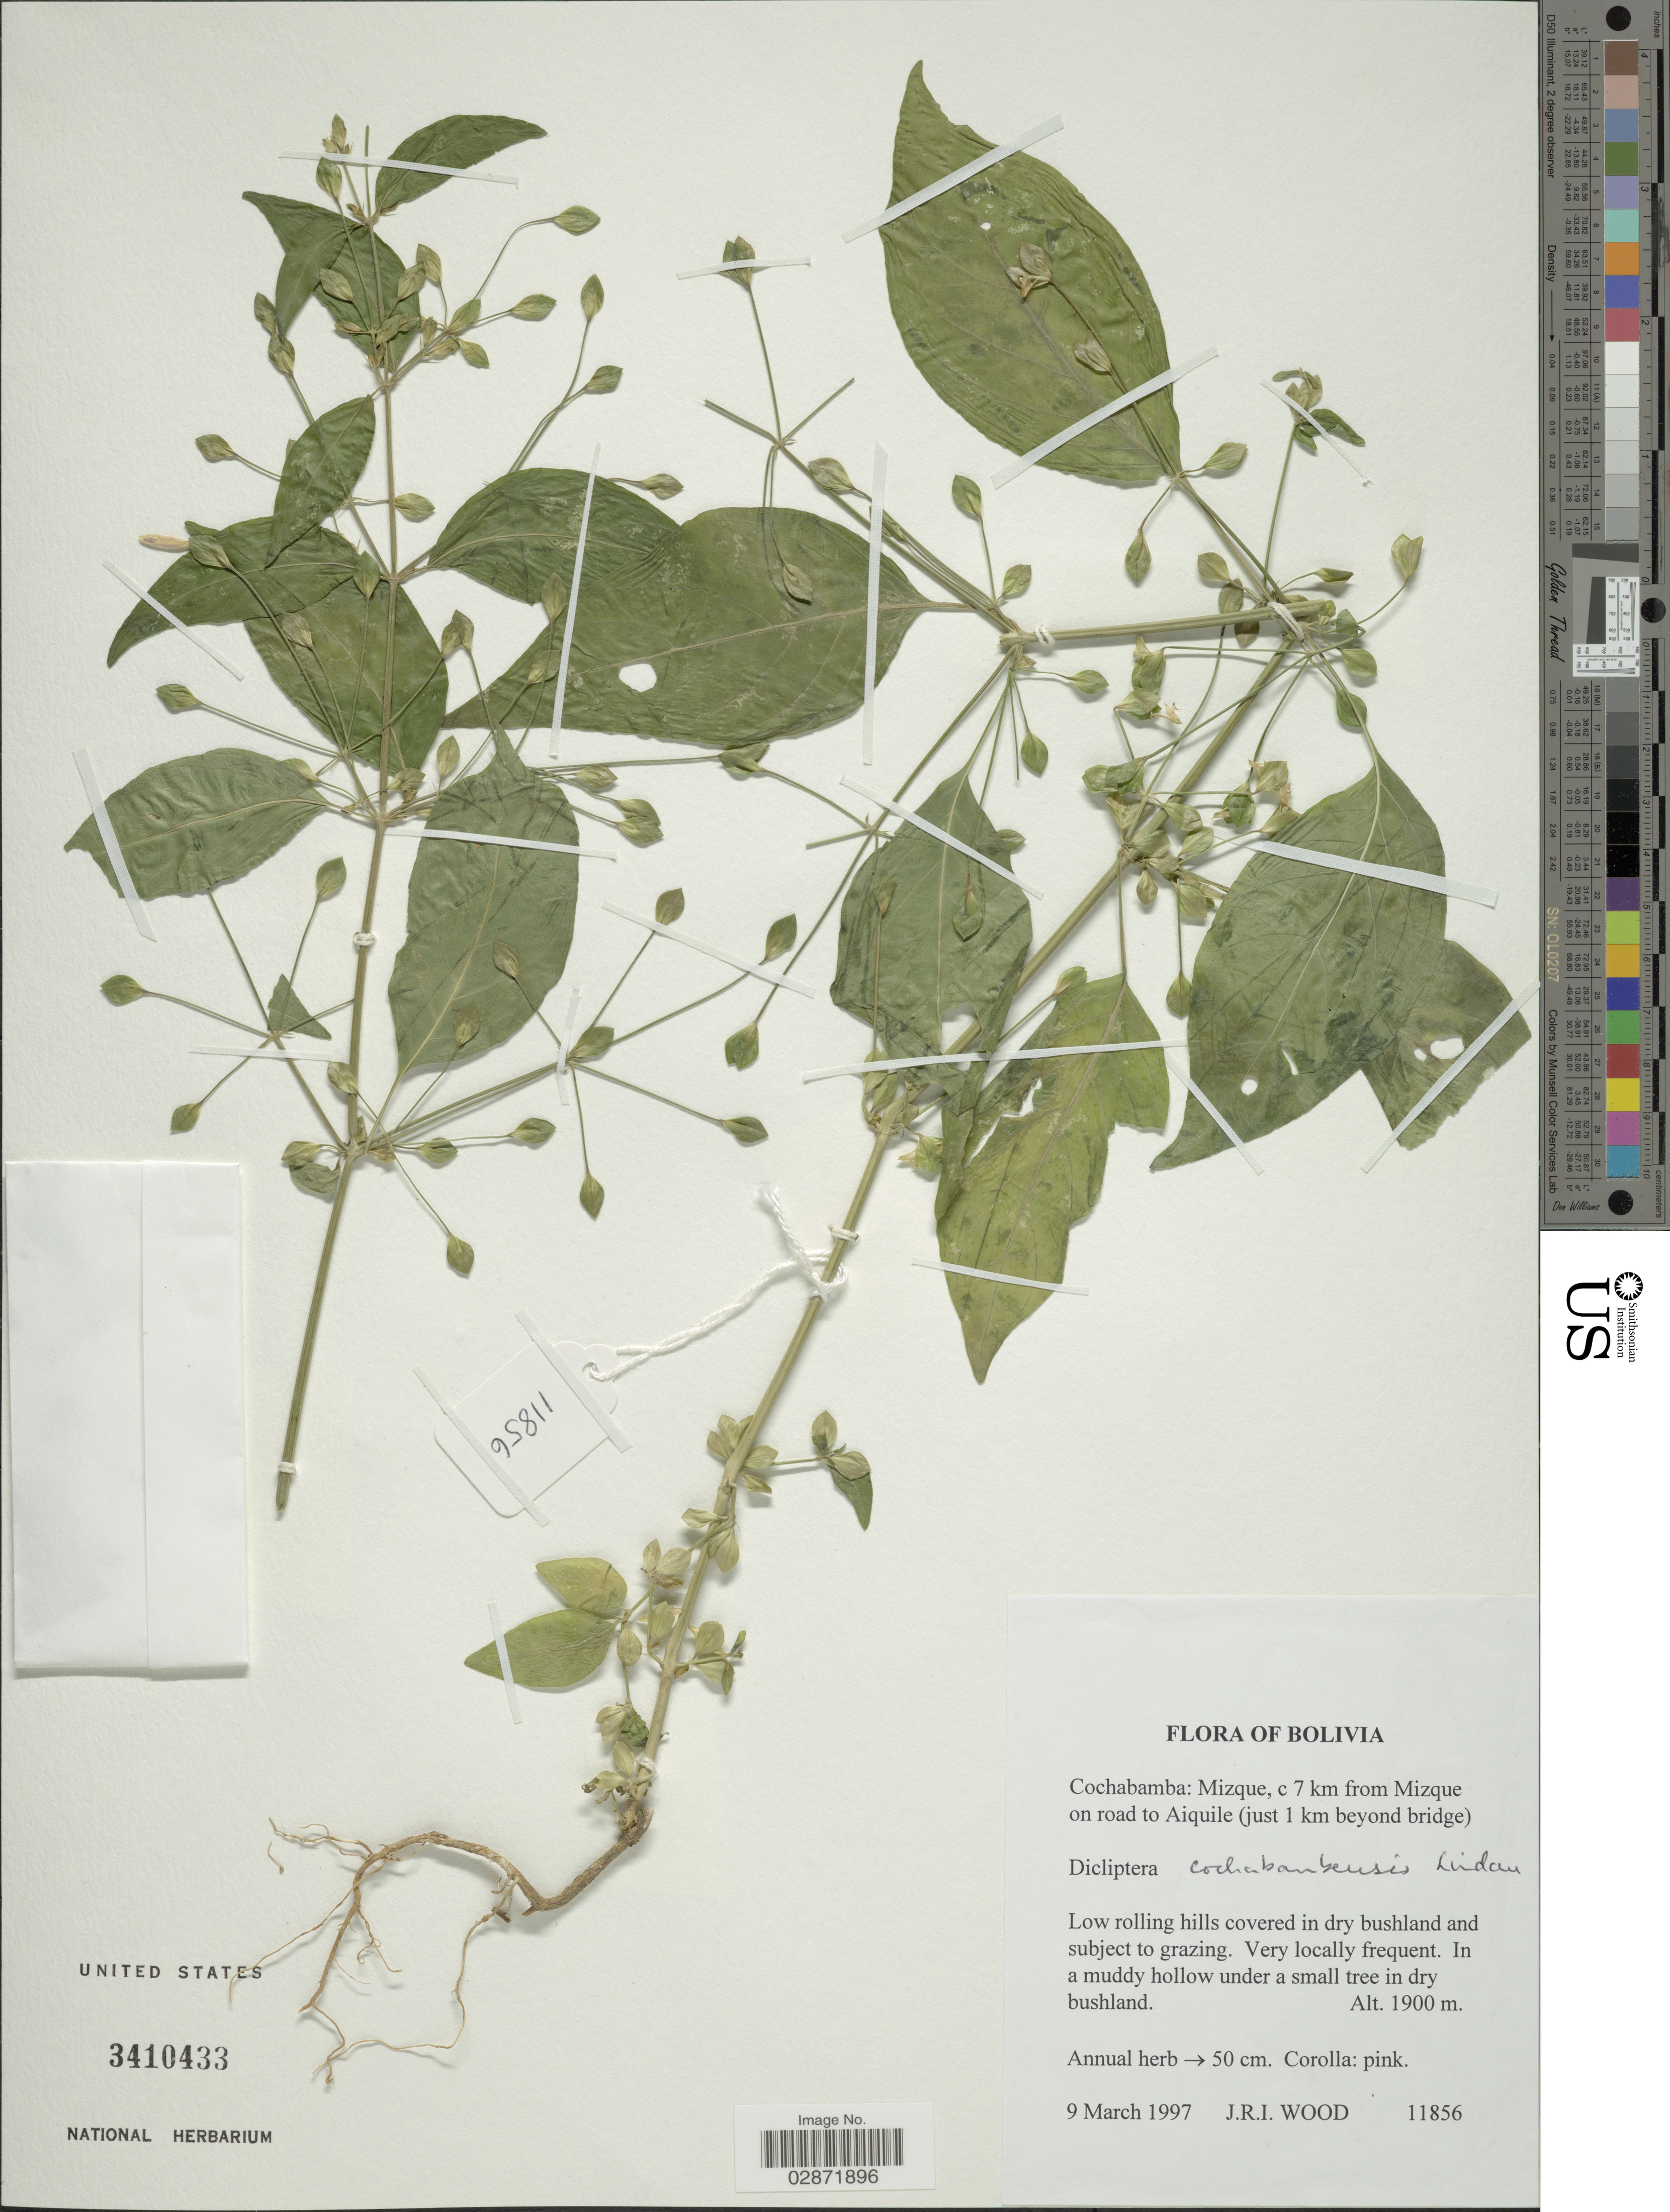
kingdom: Plantae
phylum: Tracheophyta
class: Magnoliopsida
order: Lamiales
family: Acanthaceae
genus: Dicliptera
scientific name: Dicliptera cochabambensis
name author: Lindau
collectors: J. R. I. Wood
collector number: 11856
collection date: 1997-03-09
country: Bolivia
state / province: Cochabamba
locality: Mizque, c 7 km from Mizque on road to Aiquile (just 1 km beyond bridge).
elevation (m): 1900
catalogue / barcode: US 3410433